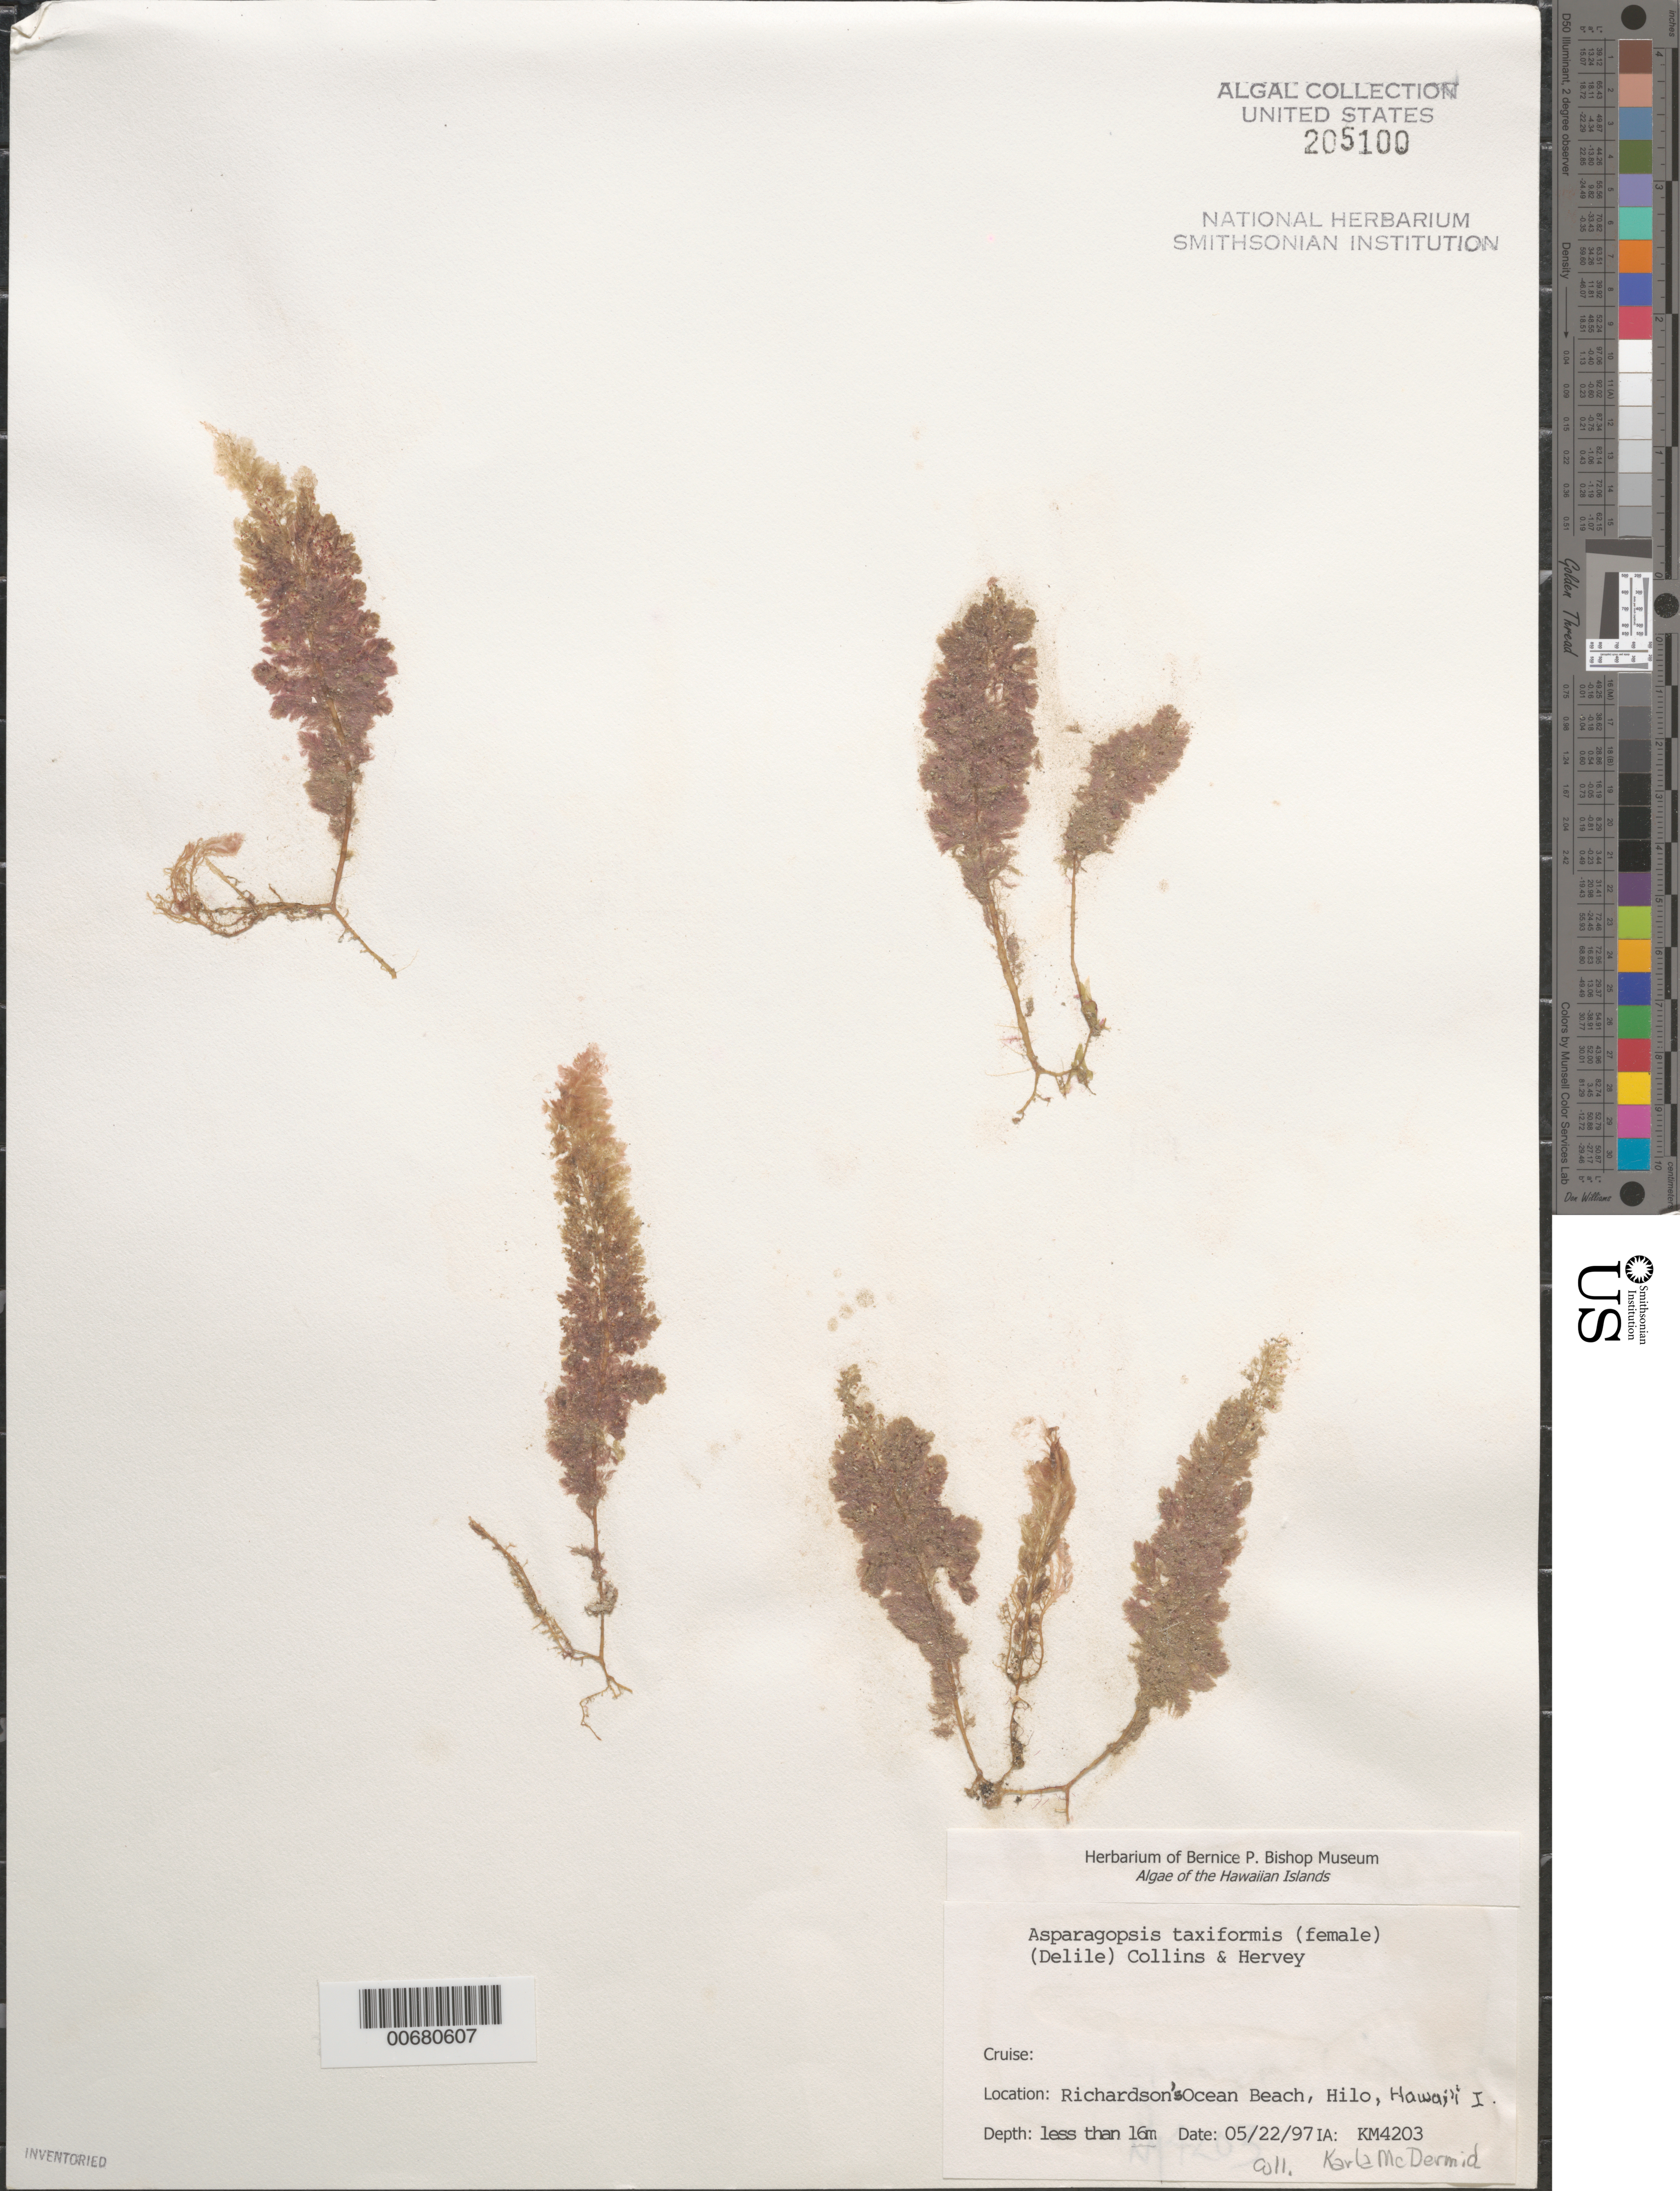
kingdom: Plantae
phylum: Rhodophyta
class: Florideophyceae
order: Bonnemaisoniales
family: Bonnemaisoniaceae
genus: Asparagopsis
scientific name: Asparagopsis taxiformis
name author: (Delile) Trevis.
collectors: K. McDermid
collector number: KM4203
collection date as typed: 22 May 1997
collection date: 1997-05-22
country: United States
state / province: Hawaii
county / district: Hawaii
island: Hawaii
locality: Hilo, Richardson's Ocean Beach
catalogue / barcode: US 205100